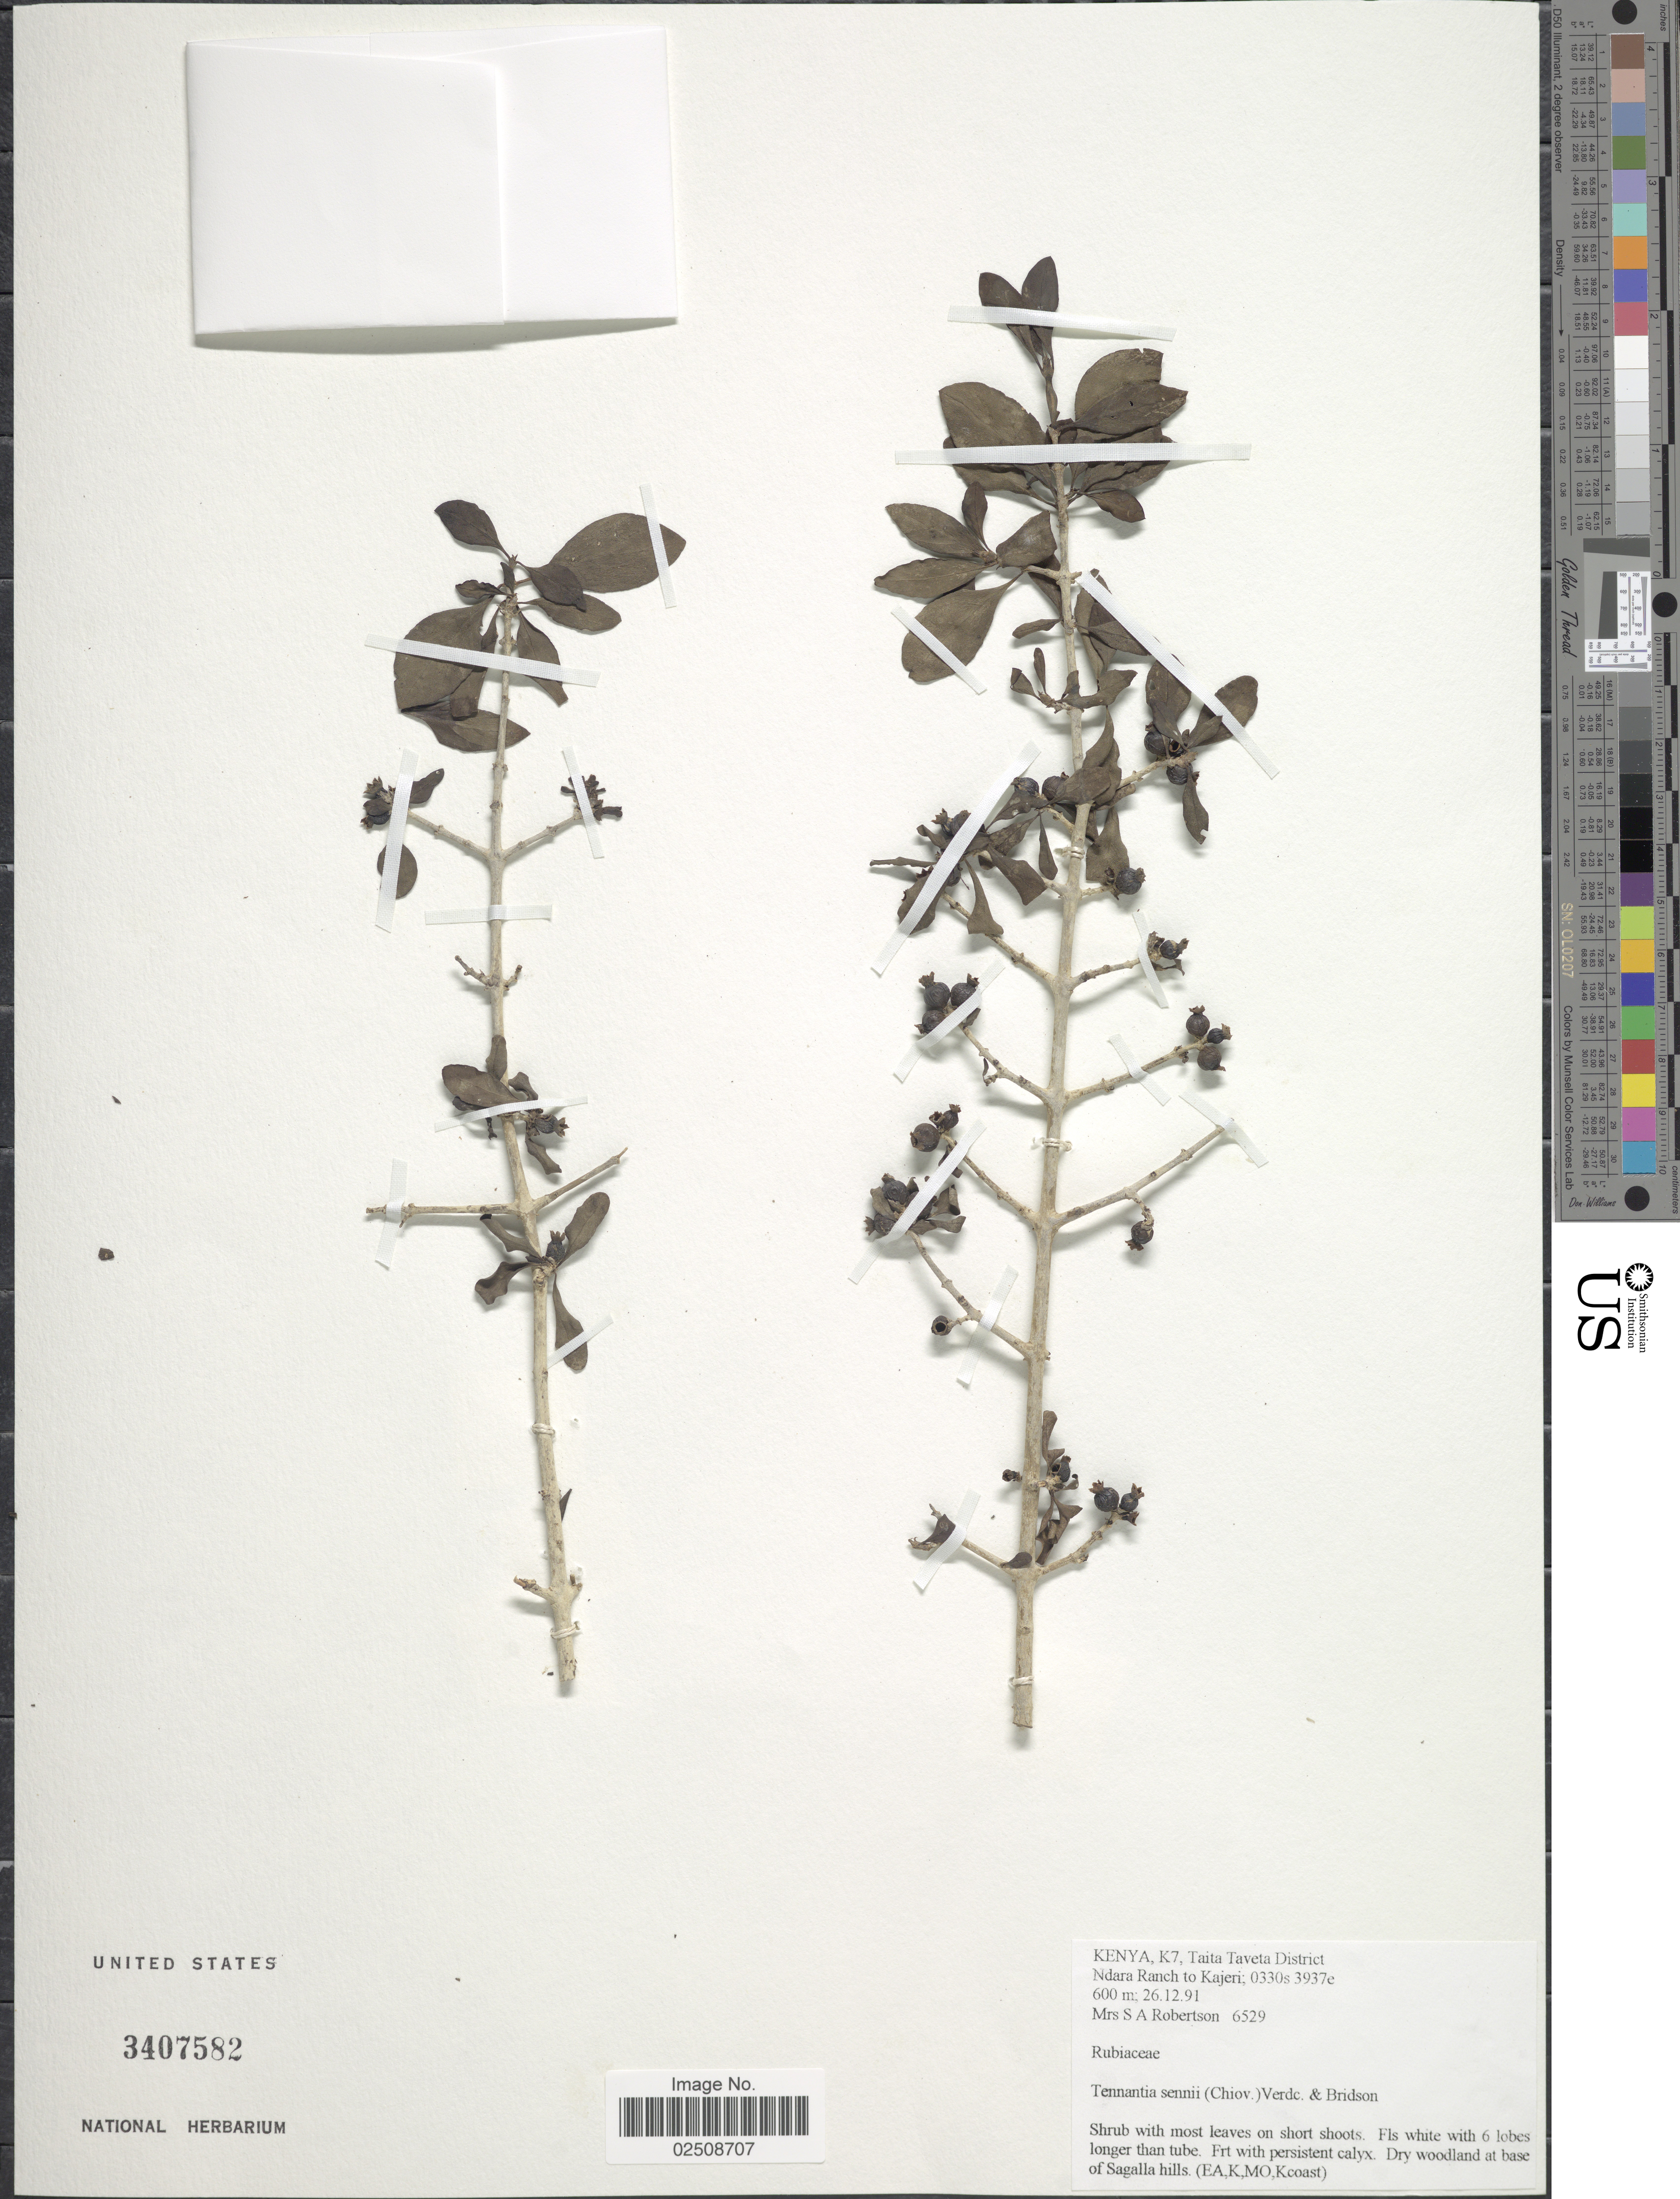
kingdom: Plantae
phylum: Tracheophyta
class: Magnoliopsida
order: Gentianales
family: Rubiaceae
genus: Tennantia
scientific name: Tennantia sennii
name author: (Chiov.) Verdc. & Bridson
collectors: S. Robertson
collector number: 6529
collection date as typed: Transcribed d/m/y: 26/12/91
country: Kenya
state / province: Taita Taveta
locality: K7, Taita Taveta District. Ndara Ranch to Kajeri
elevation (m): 600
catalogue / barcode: US 3407582